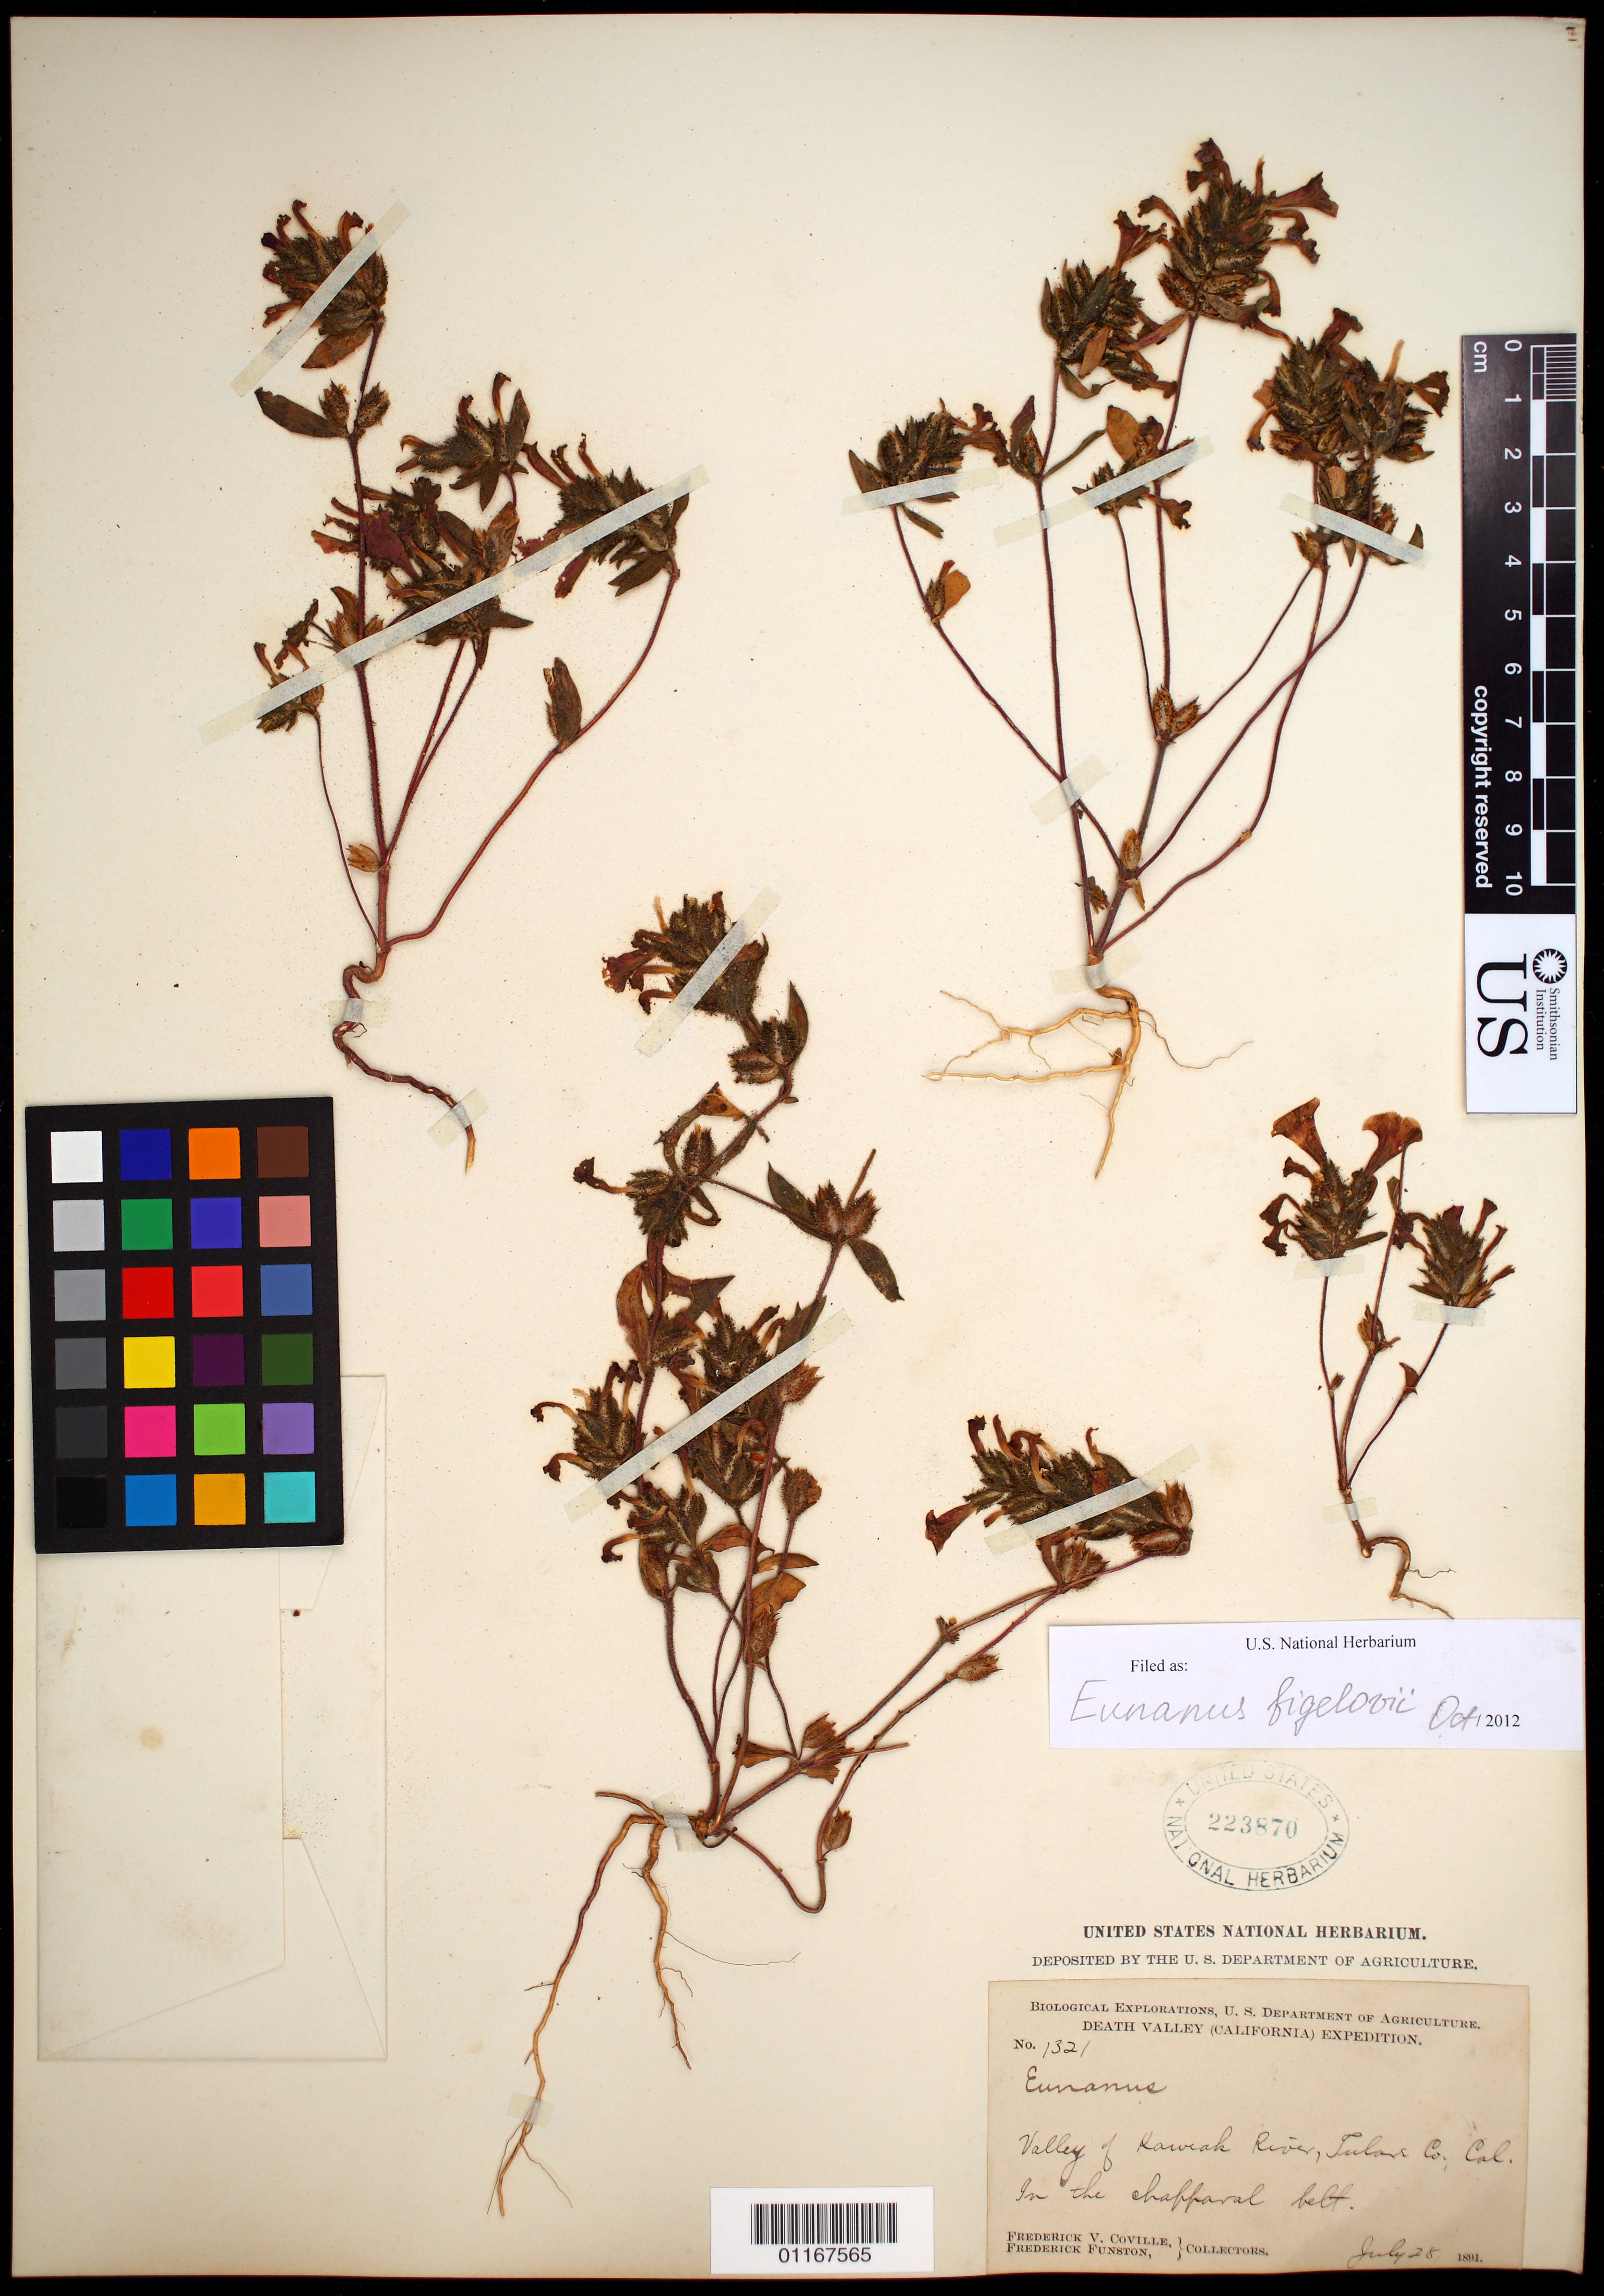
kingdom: Plantae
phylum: Tracheophyta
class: Magnoliopsida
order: Lamiales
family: Phrymaceae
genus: Eunanus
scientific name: Eunanus bigelovii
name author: A. Gray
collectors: F. V. Coville & F. Funston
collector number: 1321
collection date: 1891-07-28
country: United States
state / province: California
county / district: Tulare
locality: Valley of Kaweah River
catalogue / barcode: US 223870